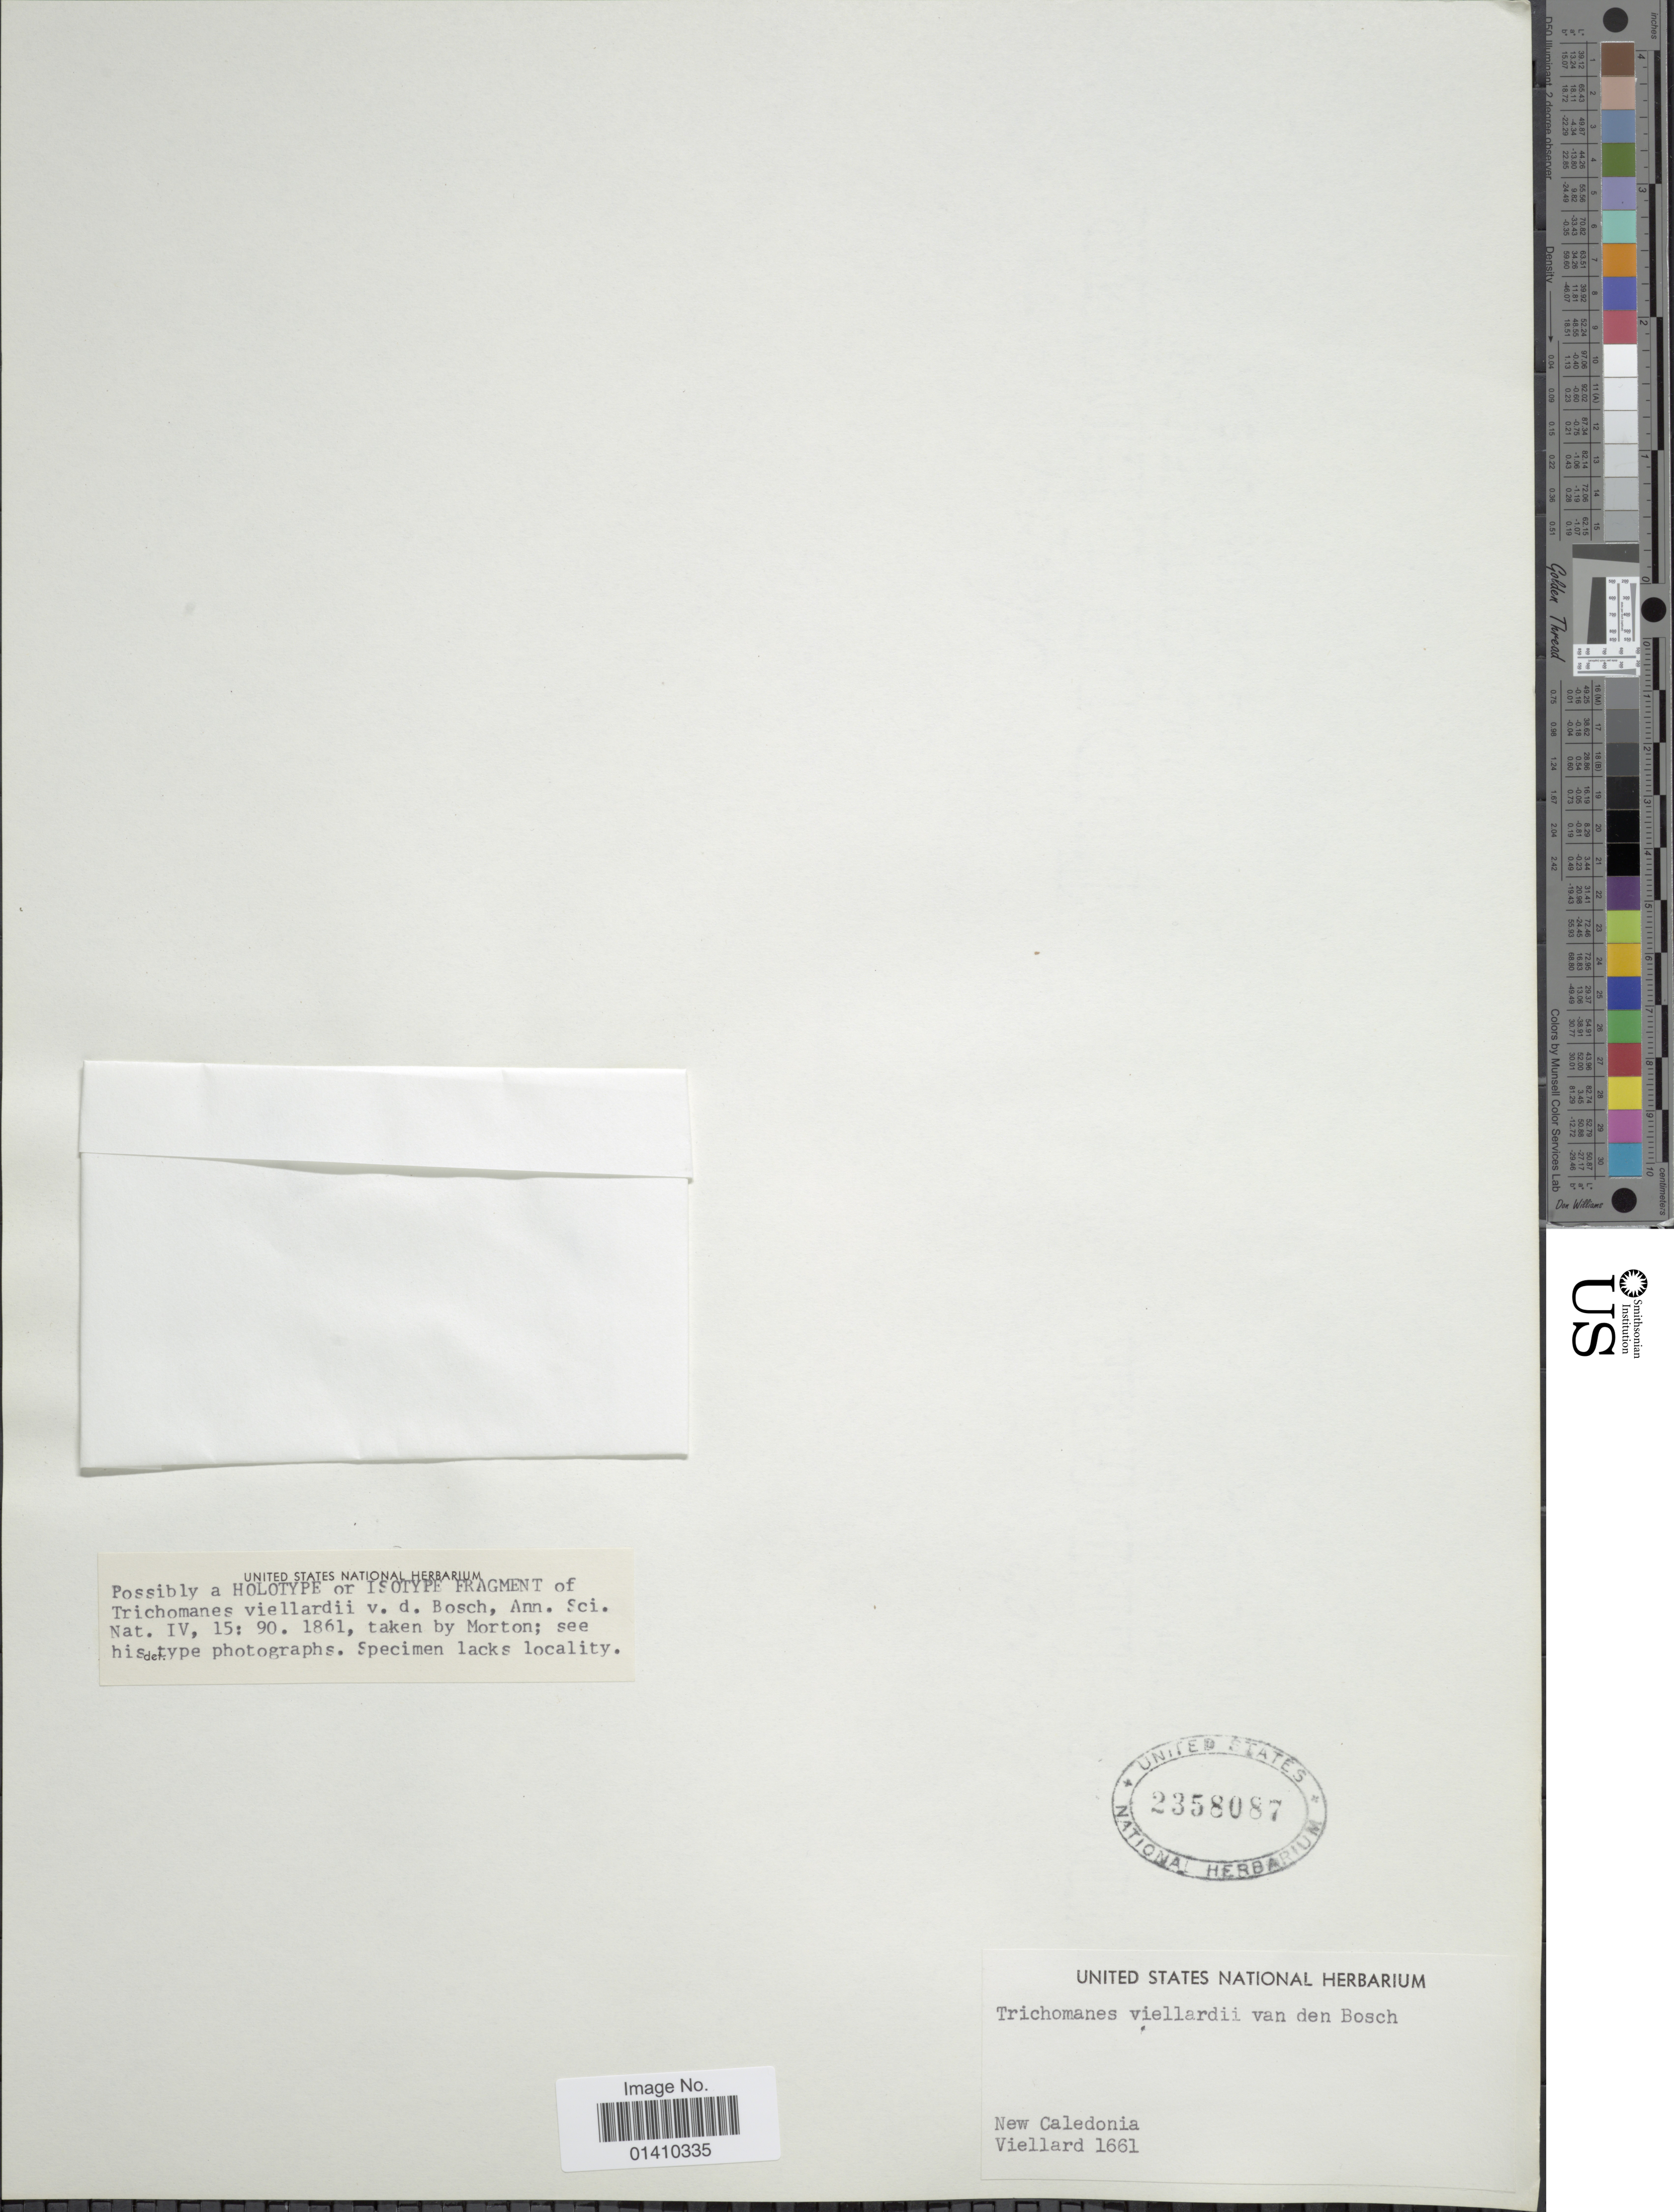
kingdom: Plantae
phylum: Tracheophyta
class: Polypodiopsida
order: Hymenophyllales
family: Hymenophyllaceae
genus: Polyphlebium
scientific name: Polyphlebium vieillardii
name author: (Bosch) Ebihara & K. Iwats.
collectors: -. Vieillard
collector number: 1661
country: New Caledonia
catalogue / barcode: US 2358087